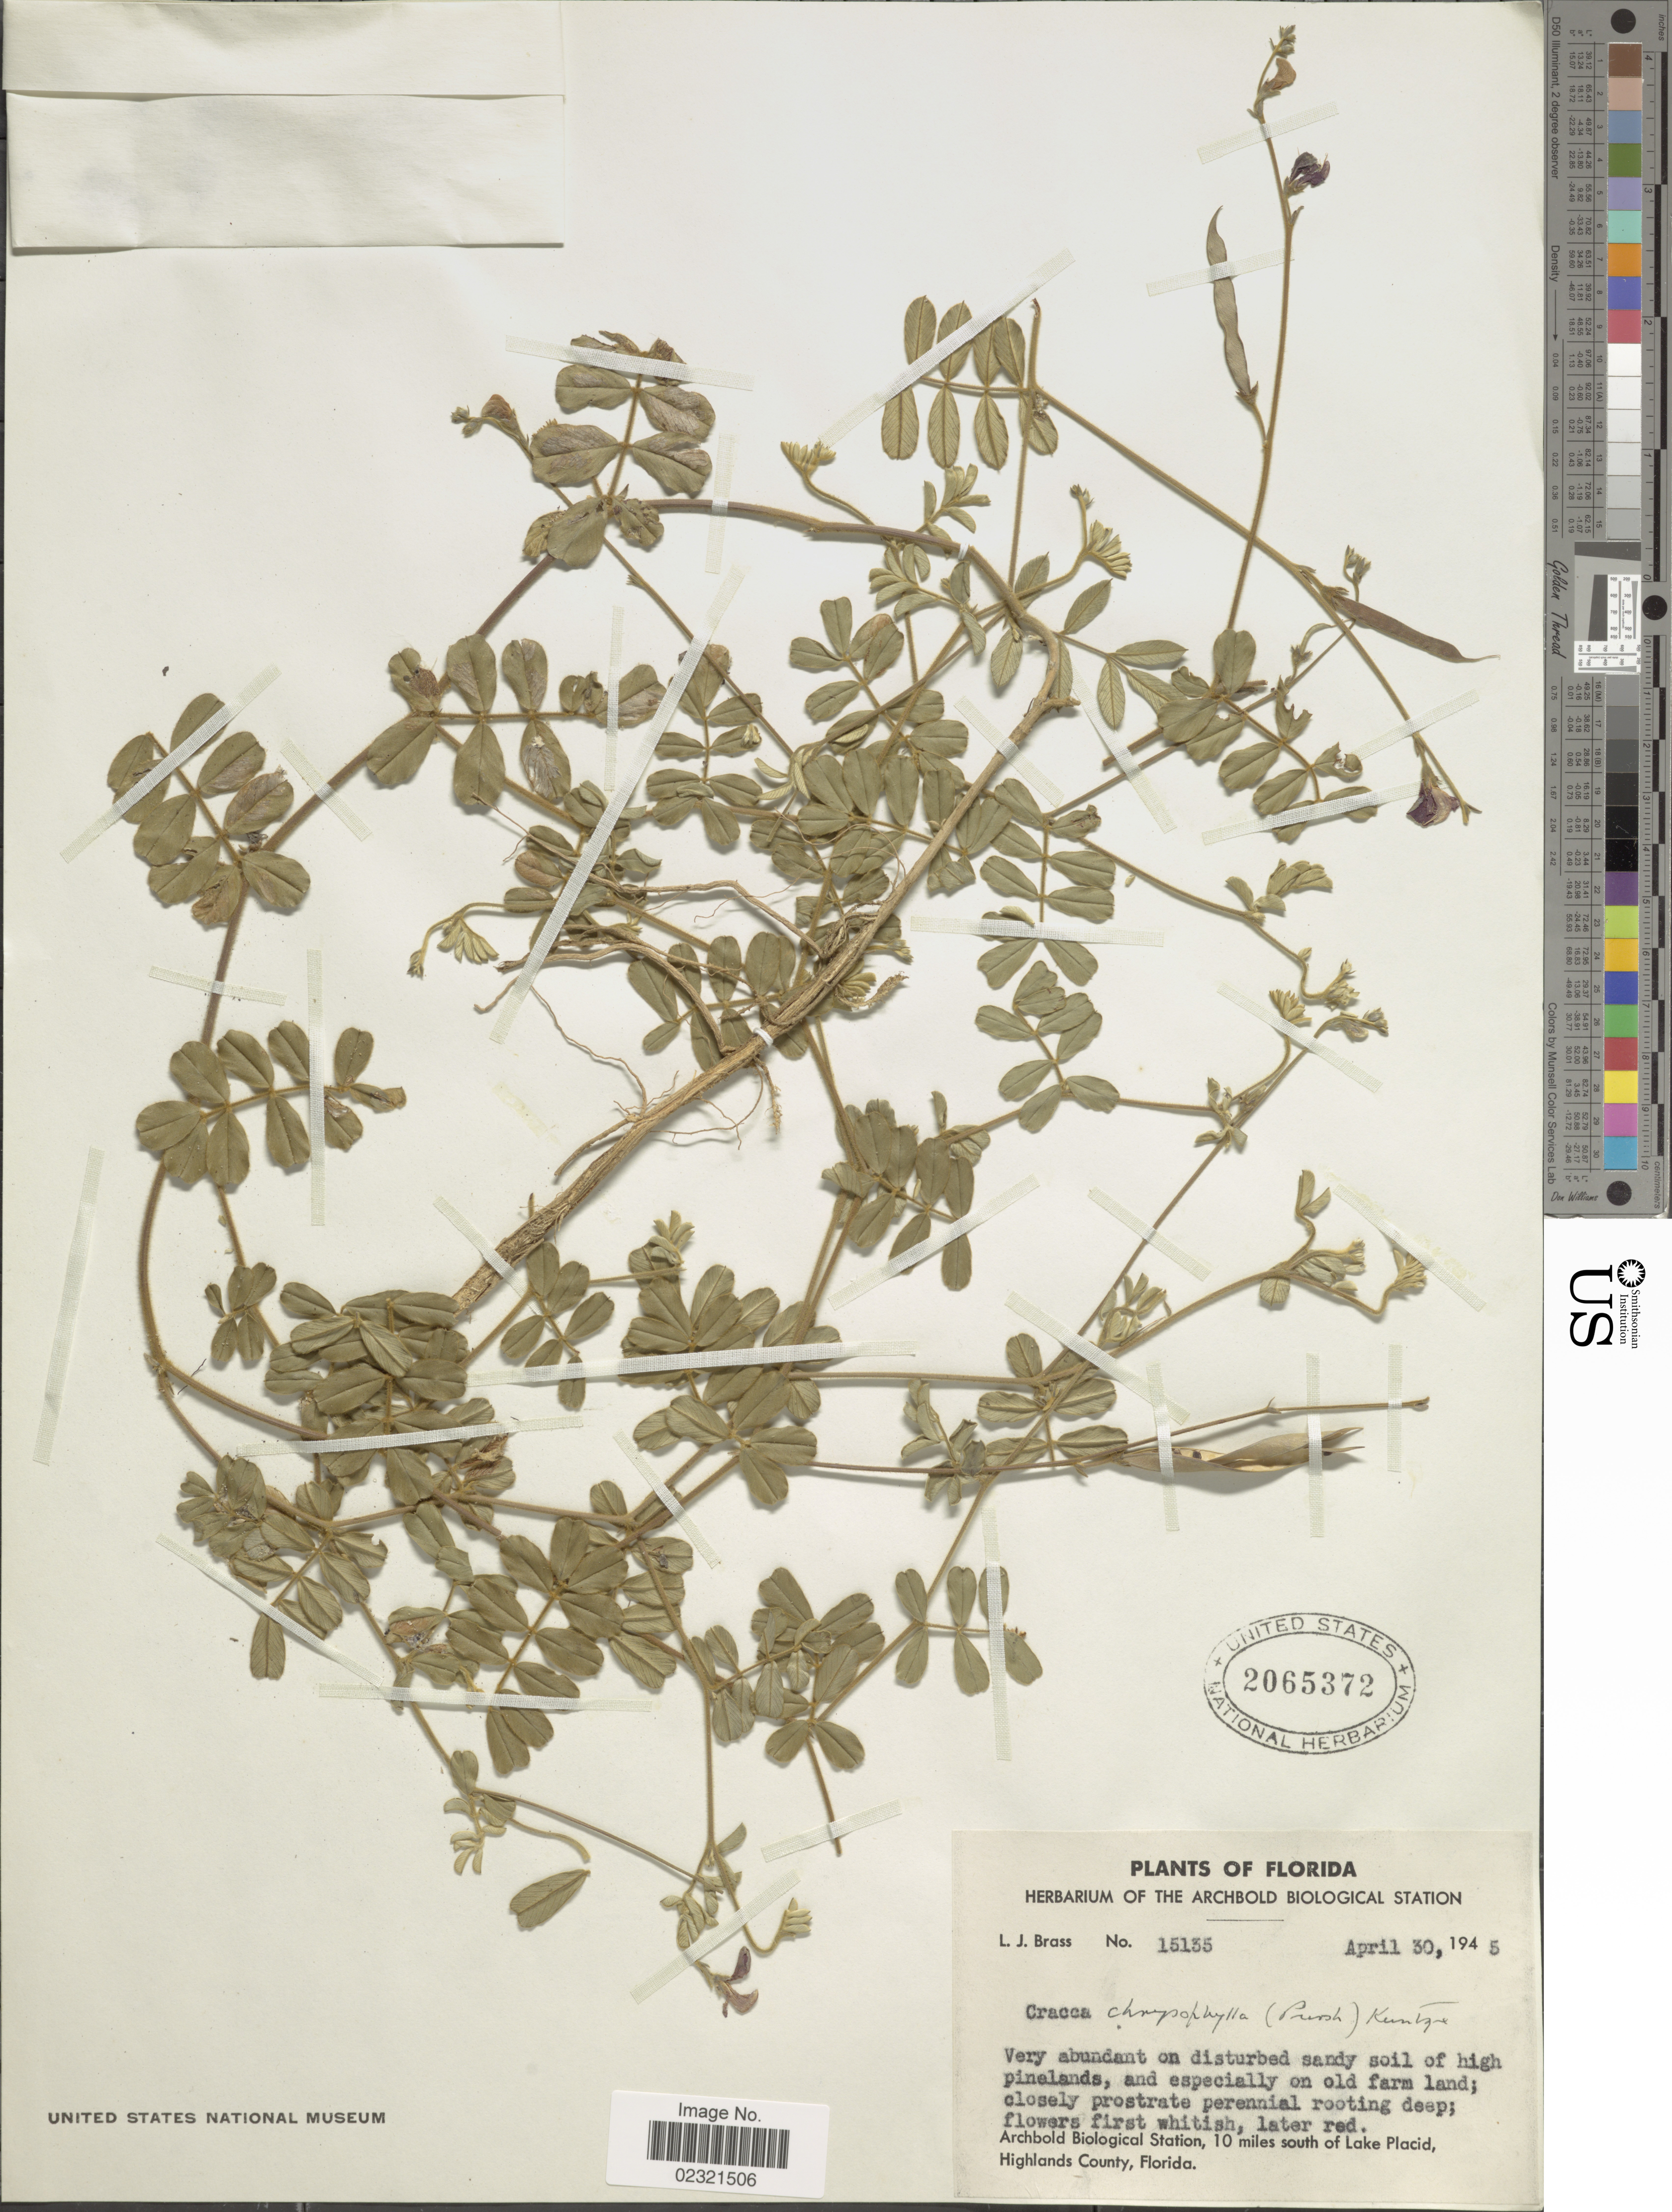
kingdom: Plantae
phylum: Tracheophyta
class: Magnoliopsida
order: Fabales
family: Fabaceae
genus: Tephrosia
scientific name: Tephrosia chrysophylla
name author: Pursh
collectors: L. J. Brass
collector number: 15135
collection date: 1945-04-30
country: United States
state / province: Florida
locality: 10 miles south of Lake Placid, Highlands County.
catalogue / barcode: US 2065372